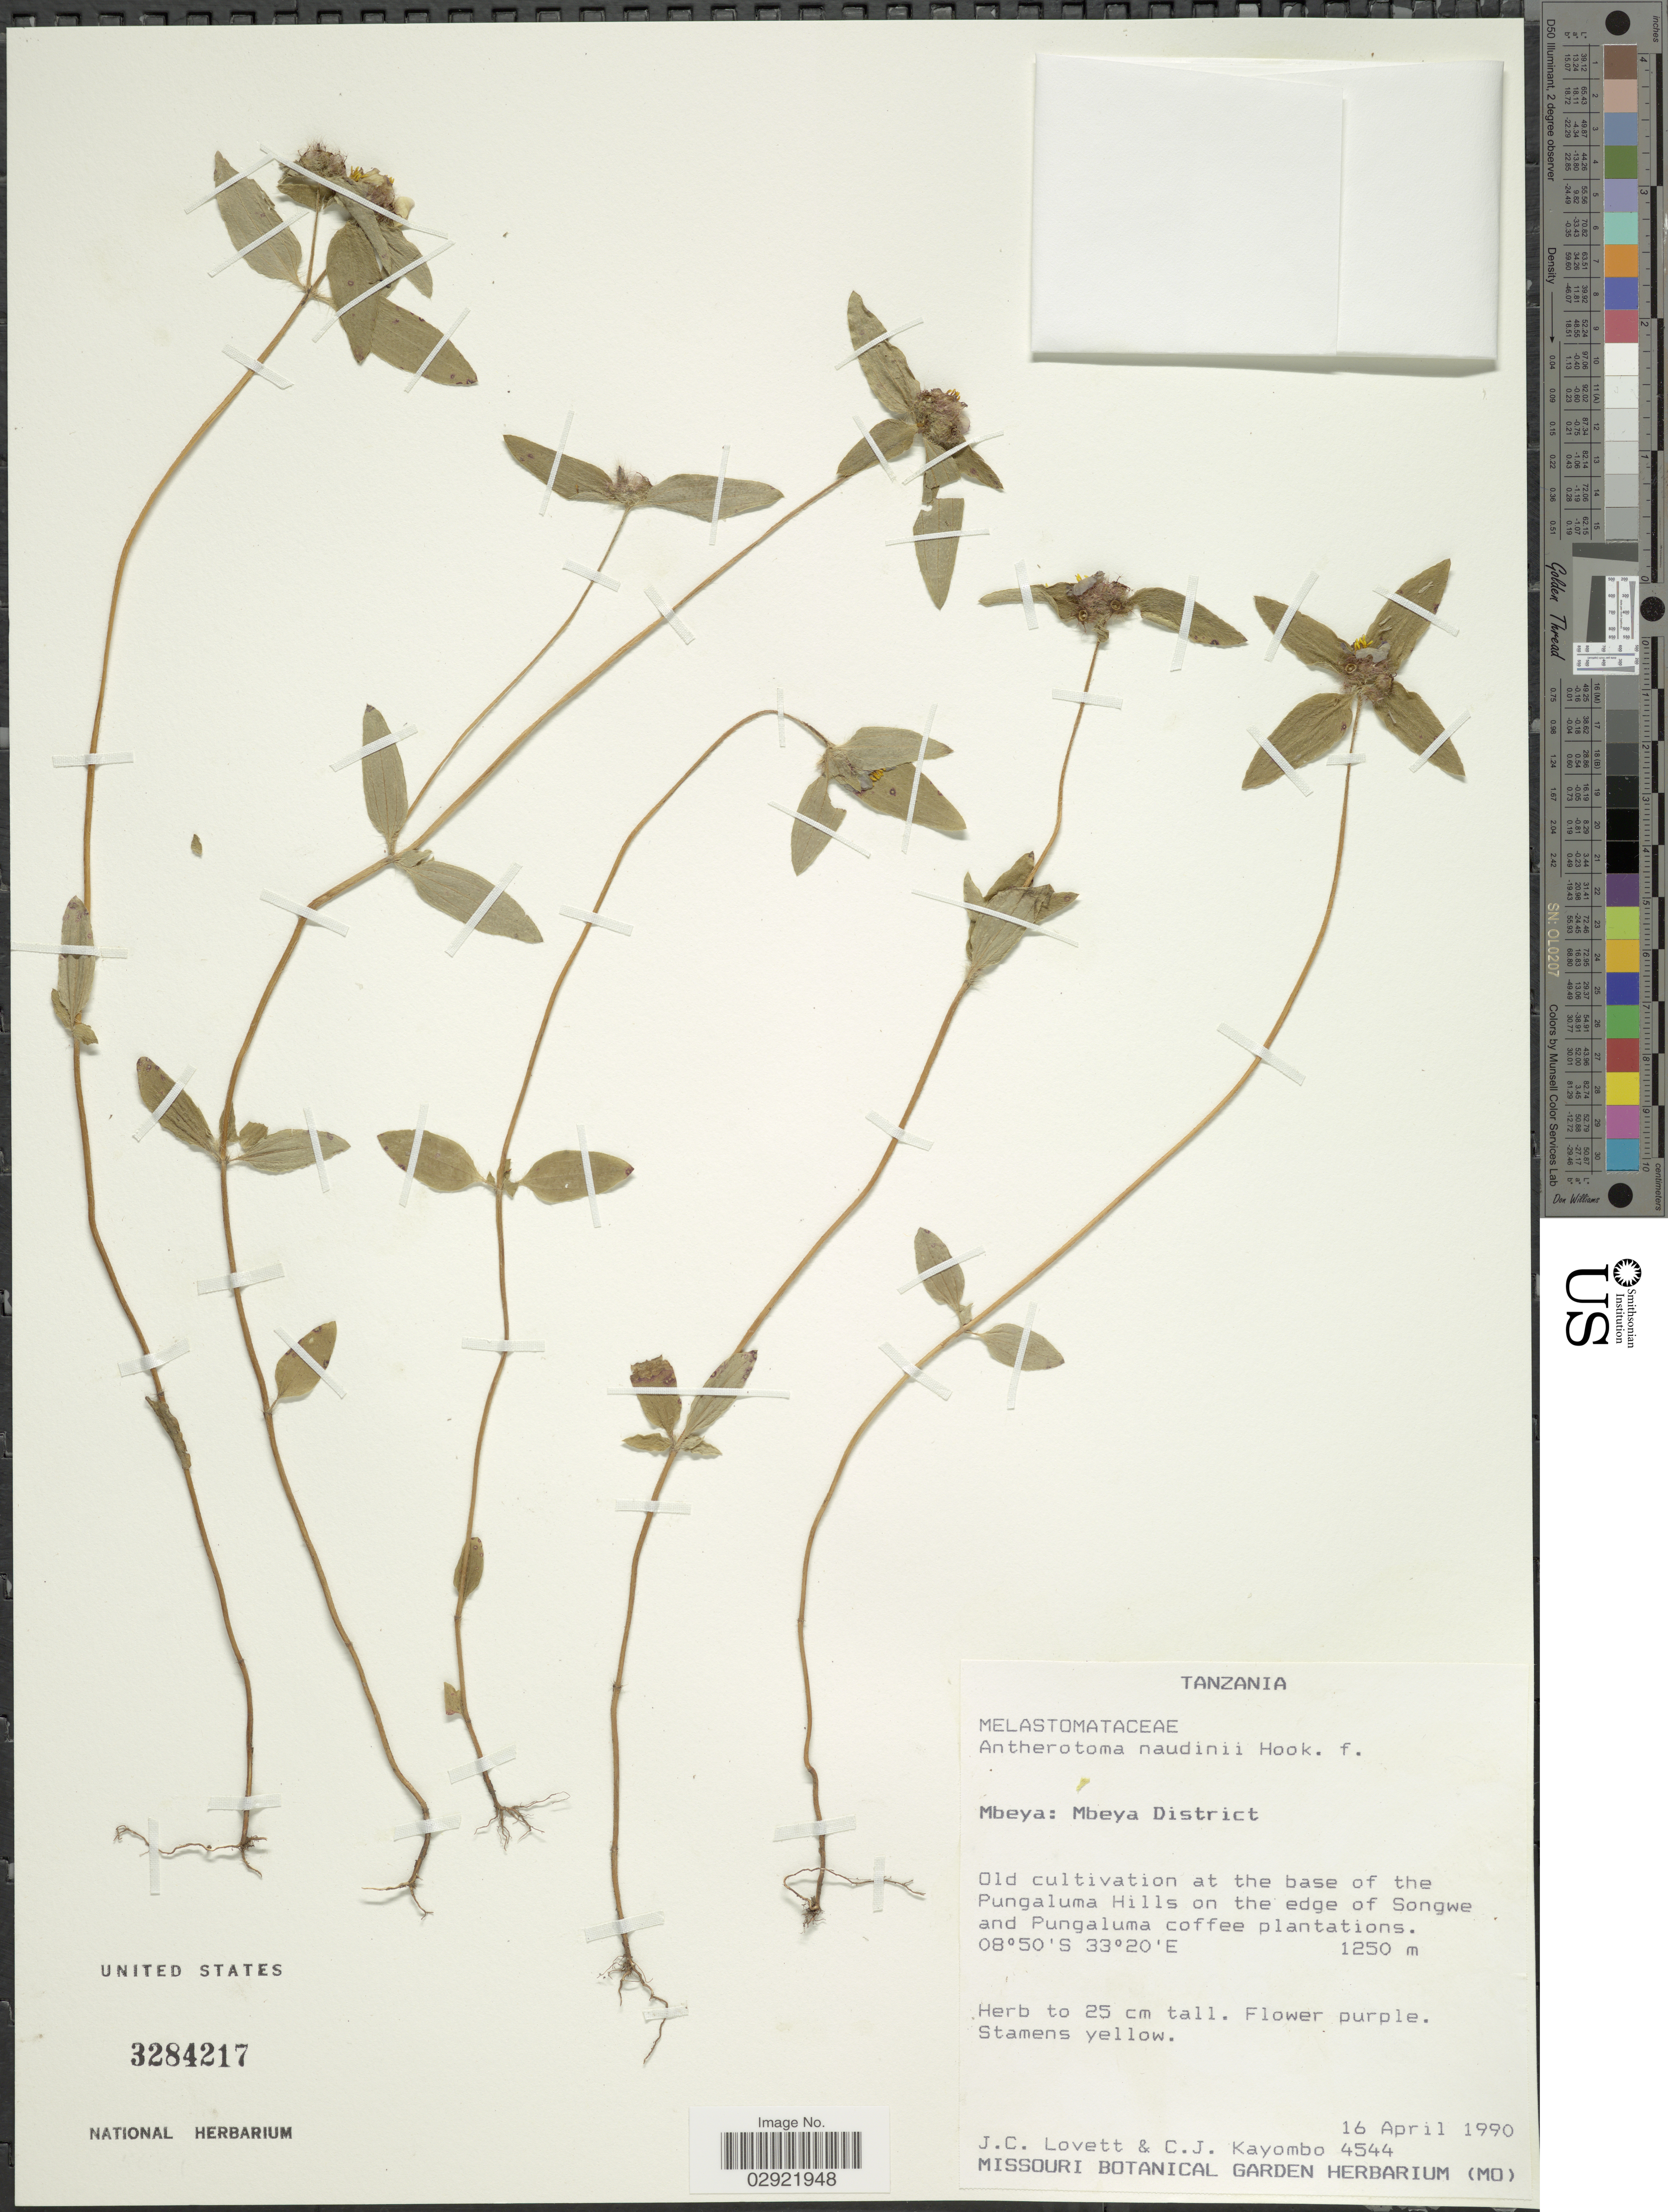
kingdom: Plantae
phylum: Tracheophyta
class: Magnoliopsida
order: Myrtales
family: Melastomataceae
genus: Antherotoma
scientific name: Antherotoma naudinii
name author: Hook. f.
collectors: J. Lovett & C. Kayombo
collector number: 4544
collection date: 1990-04-16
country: Tanzania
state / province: Mbeya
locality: Mbeya District. Old cultivation at base of the Pungaluma Hills on the edge of Songwe and Pungaluma coffee plantations.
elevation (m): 1250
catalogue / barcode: US 3284217